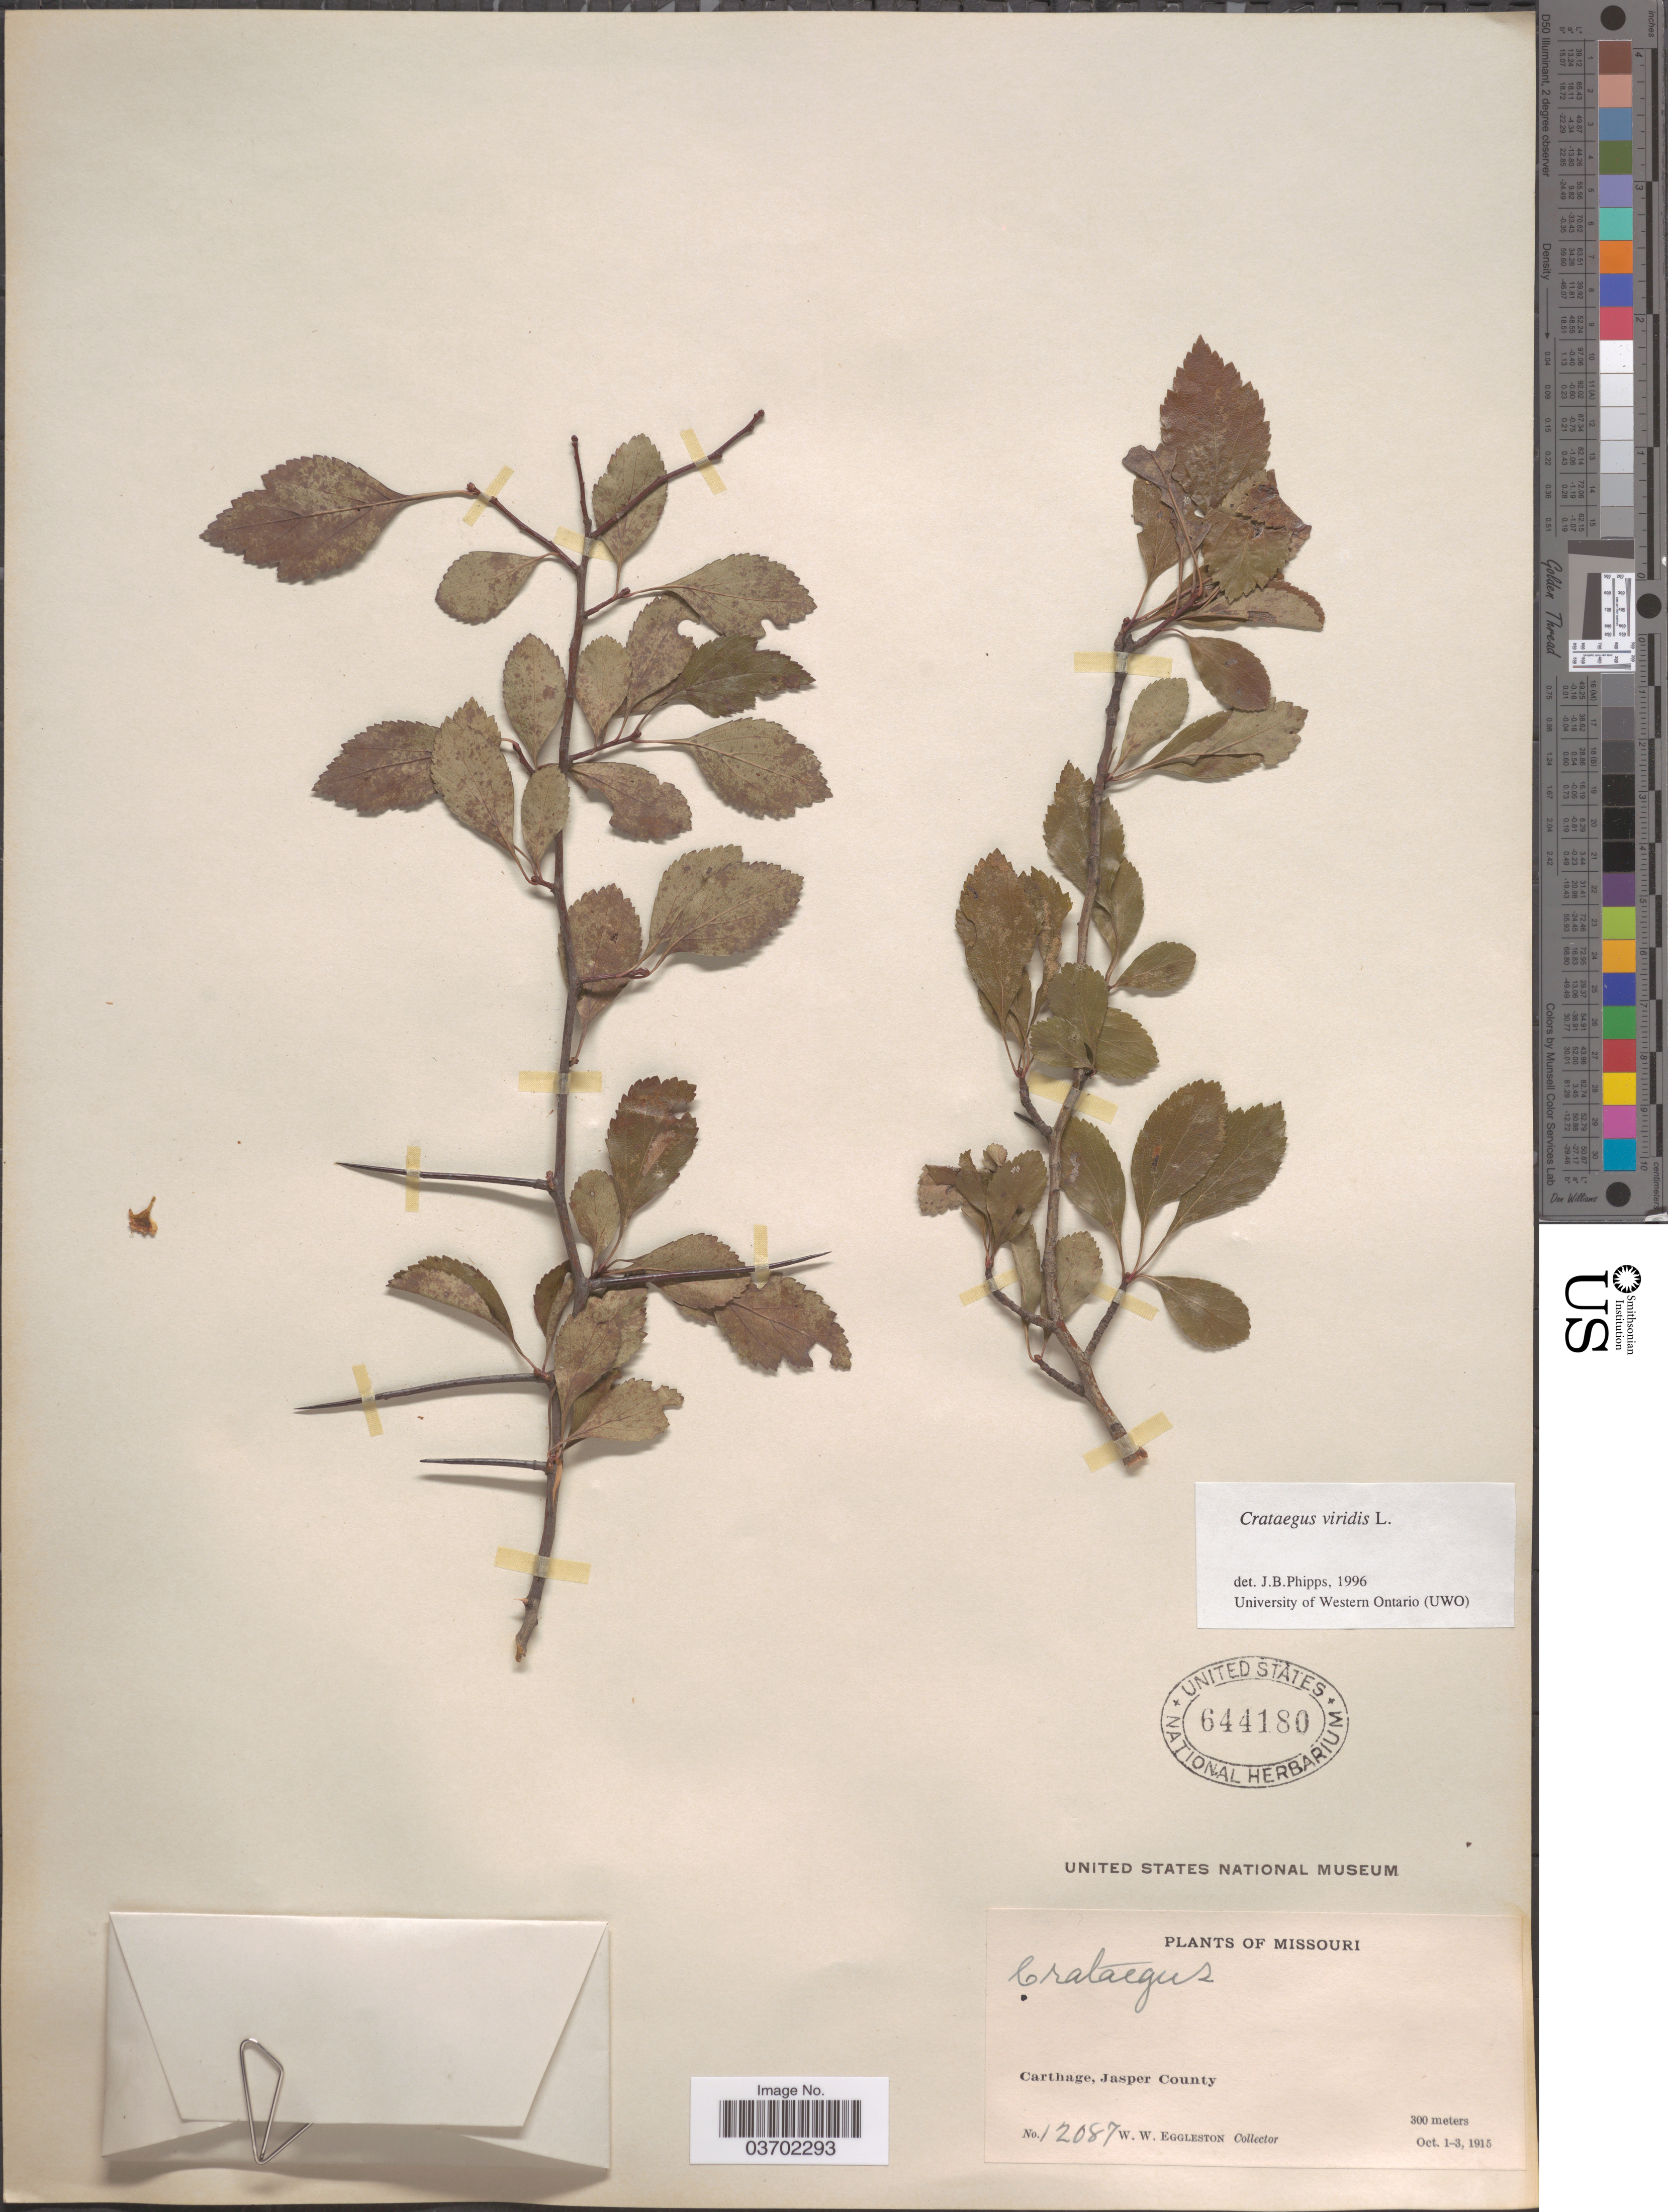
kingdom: Plantae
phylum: Tracheophyta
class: Magnoliopsida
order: Rosales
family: Rosaceae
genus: Crataegus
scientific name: Crataegus viridis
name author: L.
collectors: W. W. Eggleston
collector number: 12087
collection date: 1915-10-01/1915-10-03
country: United States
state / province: Missouri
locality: Carthage, Jasper County.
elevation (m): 300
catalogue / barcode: US 644180